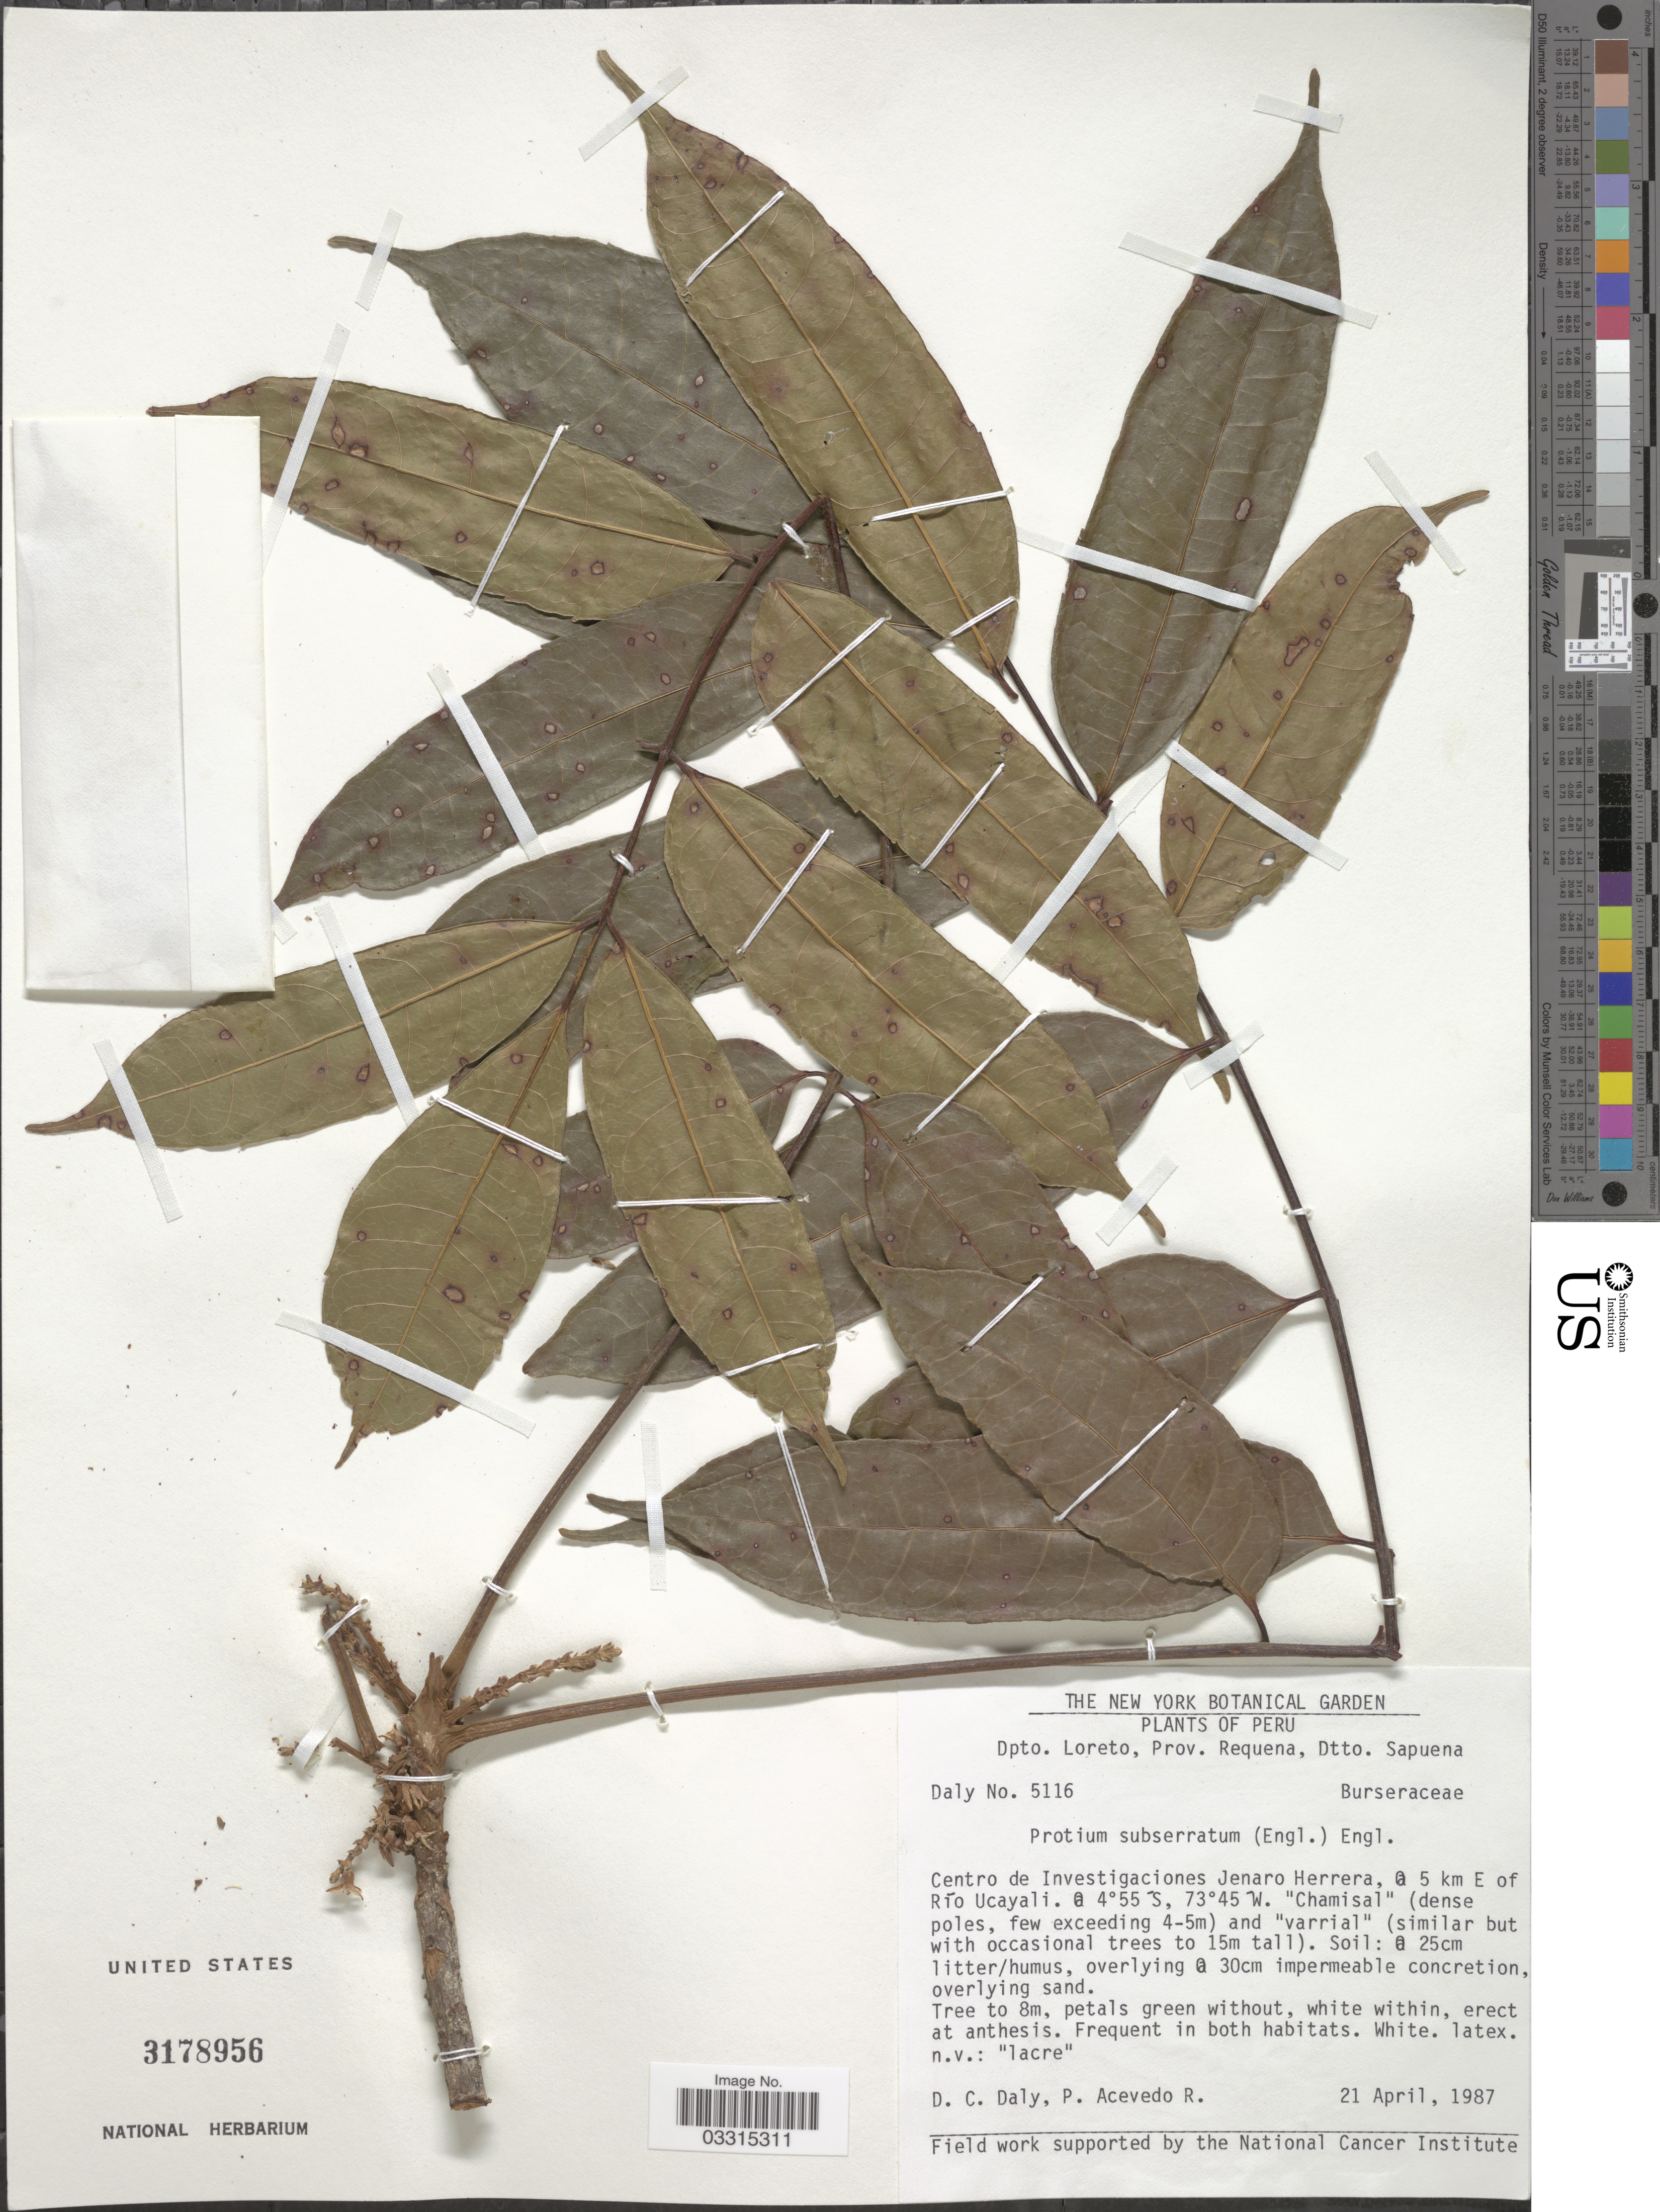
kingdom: Plantae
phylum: Tracheophyta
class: Magnoliopsida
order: Sapindales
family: Burseraceae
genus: Protium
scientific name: Protium subserratum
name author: (Engl.) Engl.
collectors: D. C. Daly & P. Acevedo R.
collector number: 5116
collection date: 1987-04-21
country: Peru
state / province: Loreto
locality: Dpto. Loreto, Prov. Requena, Dtto. Sapuena. Centro de Investigaciones Jenaro Herrera, 0 5 km E of Río Ucayali.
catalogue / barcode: US 3178956